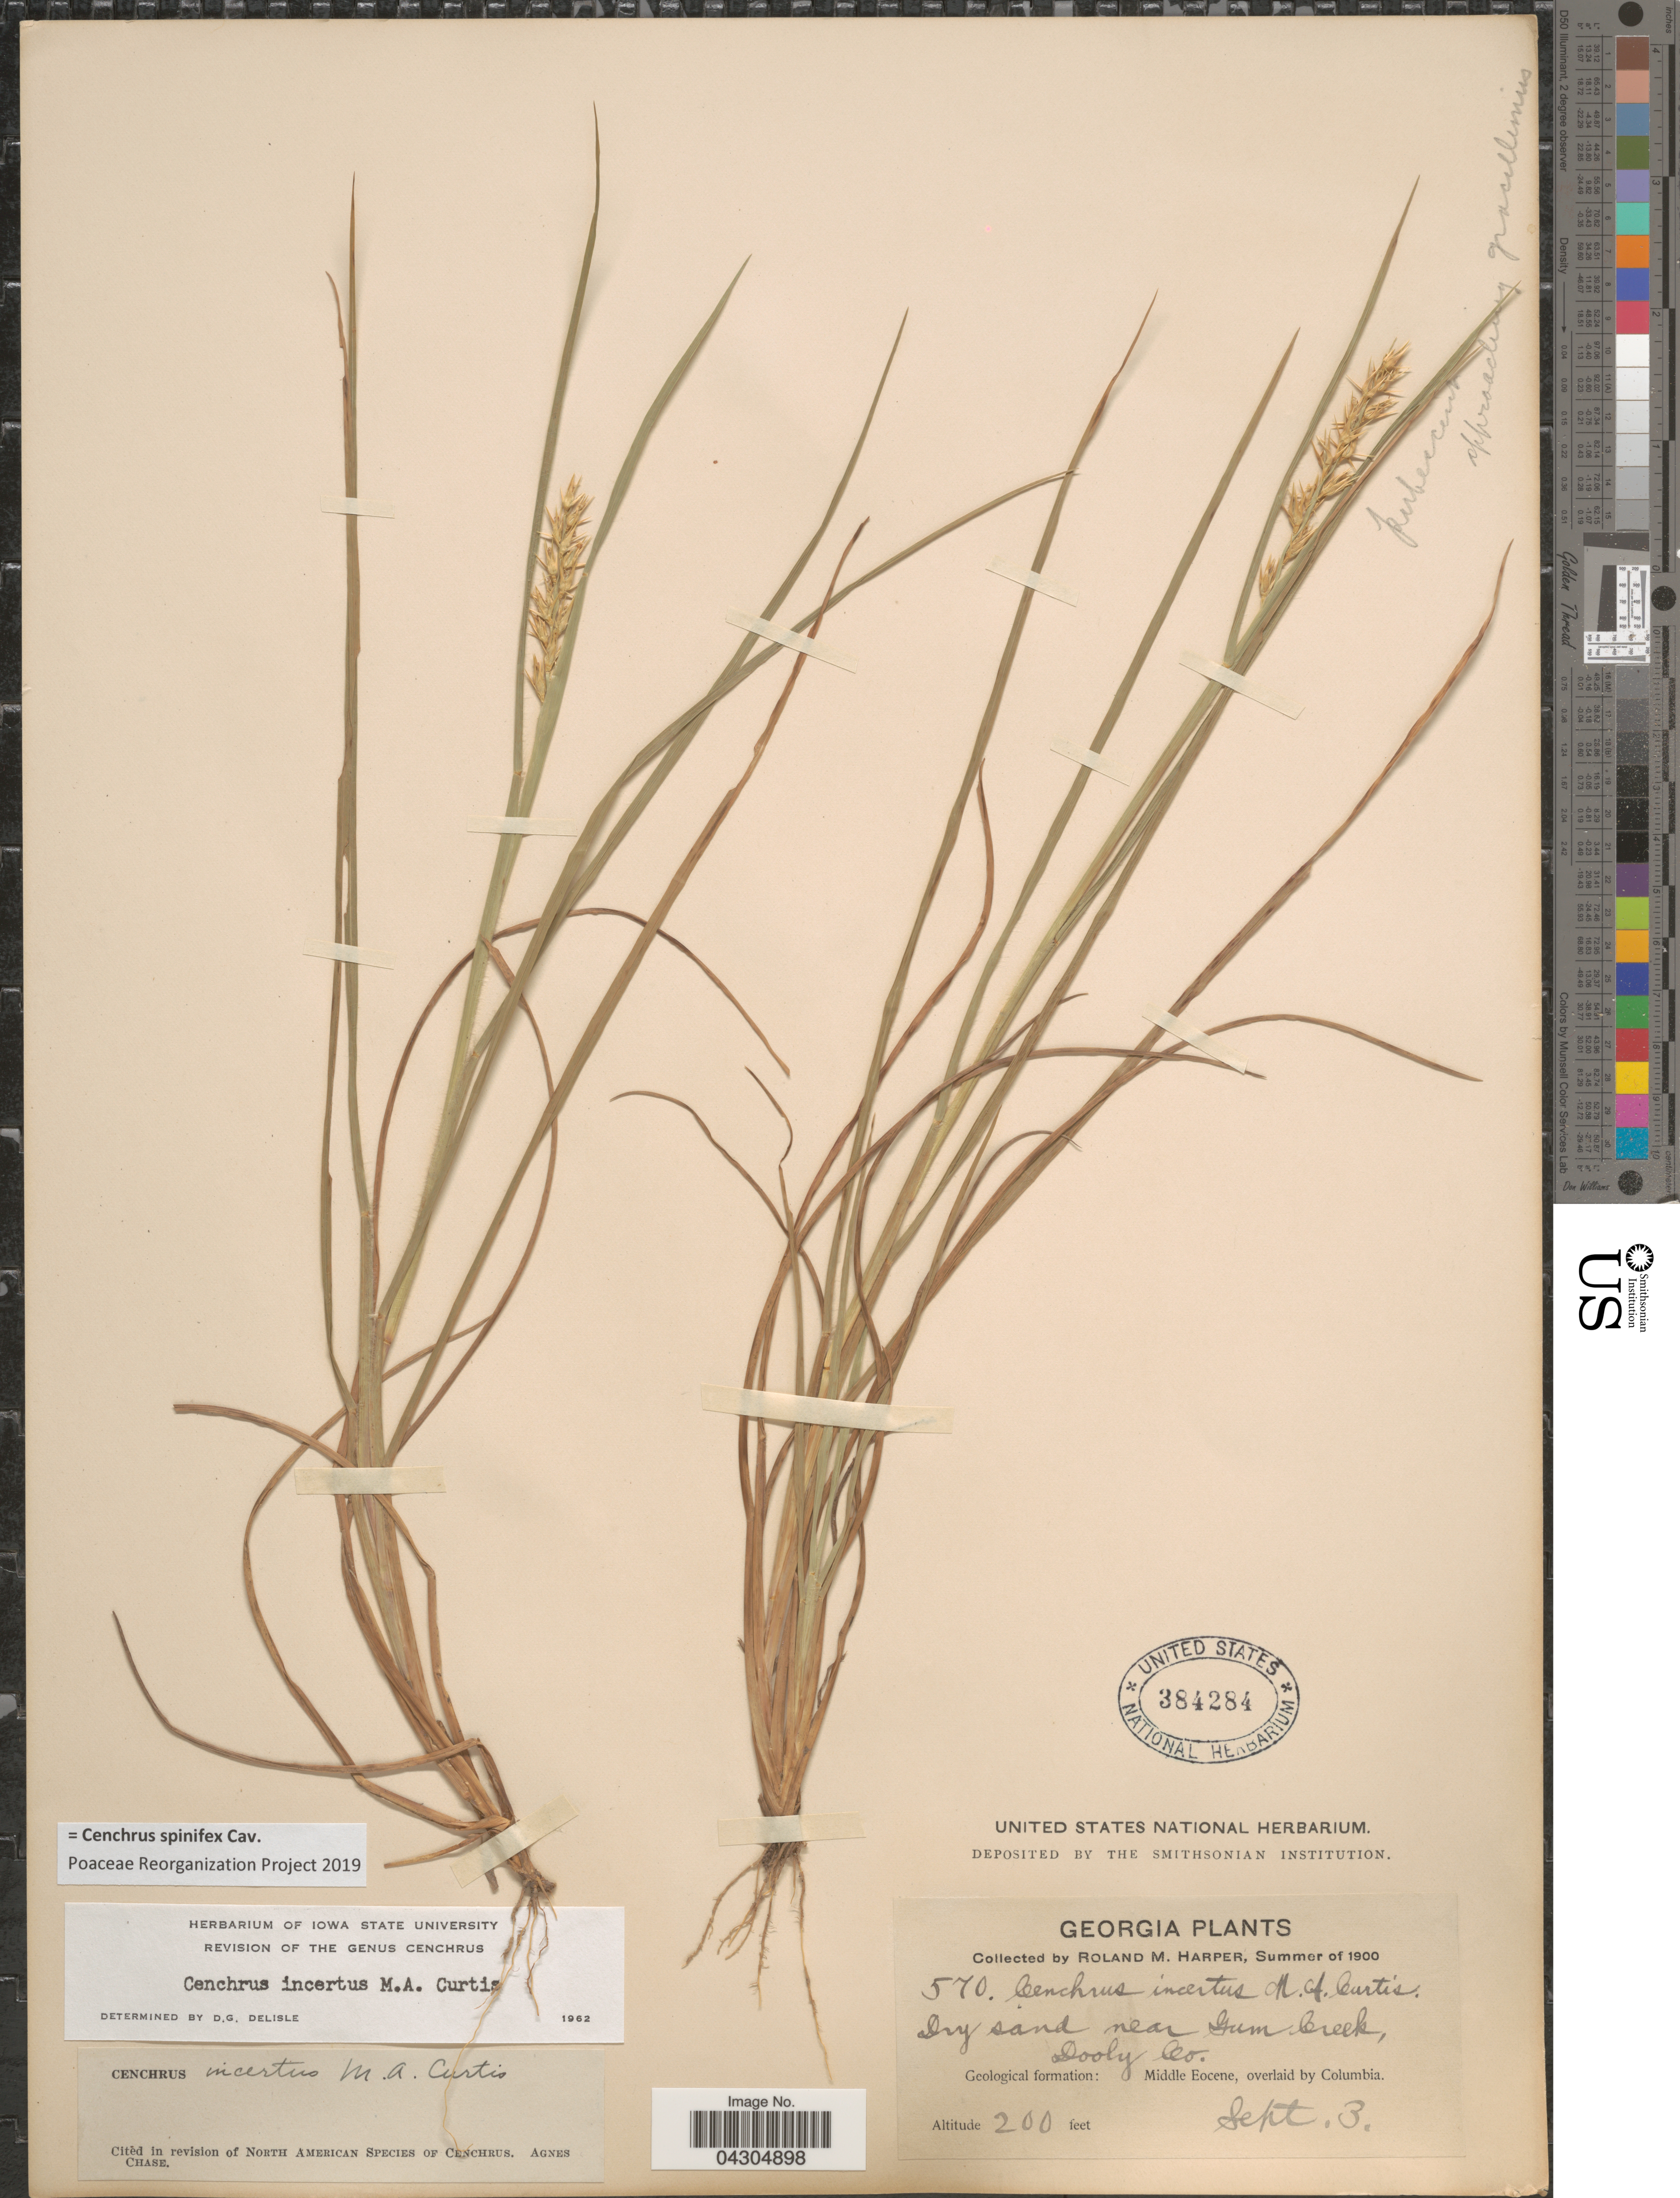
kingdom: Plantae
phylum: Tracheophyta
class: Liliopsida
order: Poales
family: Poaceae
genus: Cenchrus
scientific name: Cenchrus spinifex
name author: Cav.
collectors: R. M. Harper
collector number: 570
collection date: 1900-09-03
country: United States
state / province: Georgia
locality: Dry sand near Gum Creek, Dooly Co. Geological formation: Middle Eocene, overlaid by Columbia.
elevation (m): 61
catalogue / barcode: US 384284